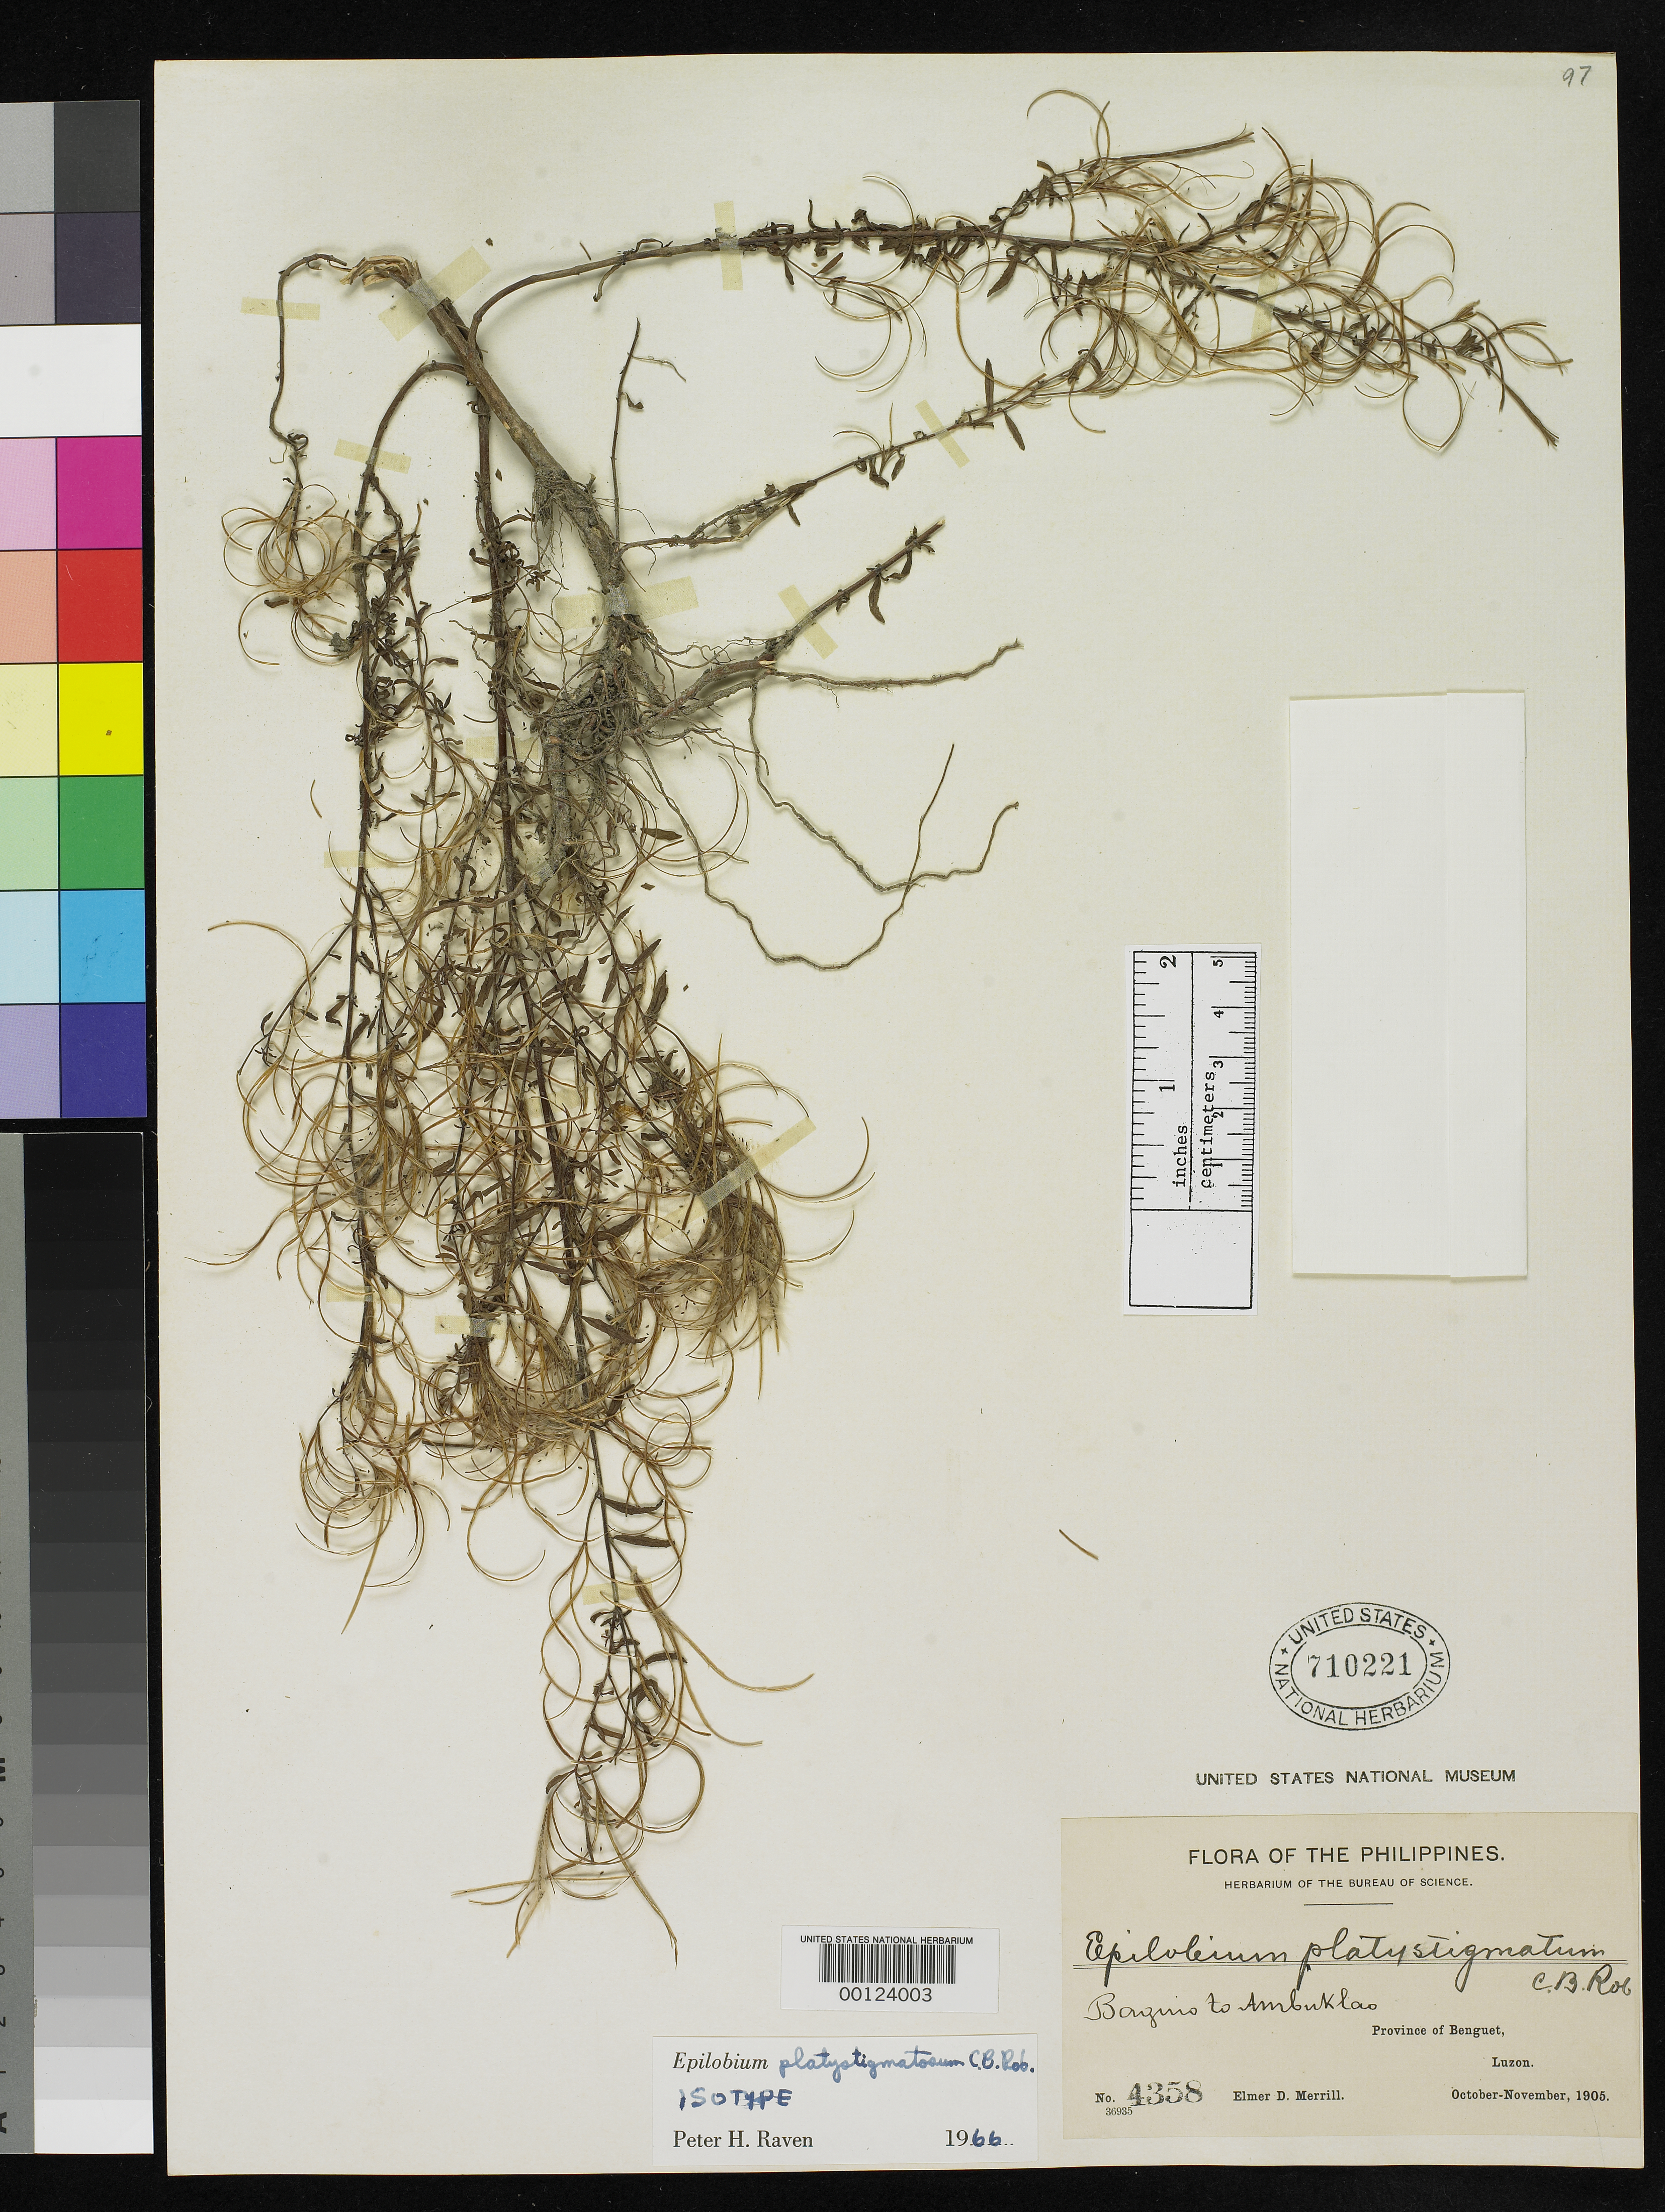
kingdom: Plantae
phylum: Tracheophyta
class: Magnoliopsida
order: Myrtales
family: Onagraceae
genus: Epilobium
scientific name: Epilobium platystigmatosum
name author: C.B. Rob.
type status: Isotype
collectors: E. D. Merrill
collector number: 4358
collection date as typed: Oct 1905 to -- Nov 1905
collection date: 1905-10/1905-11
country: Philippines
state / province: Cordillera (Administrative Region)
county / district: Benguet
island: Luzon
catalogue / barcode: US 710221